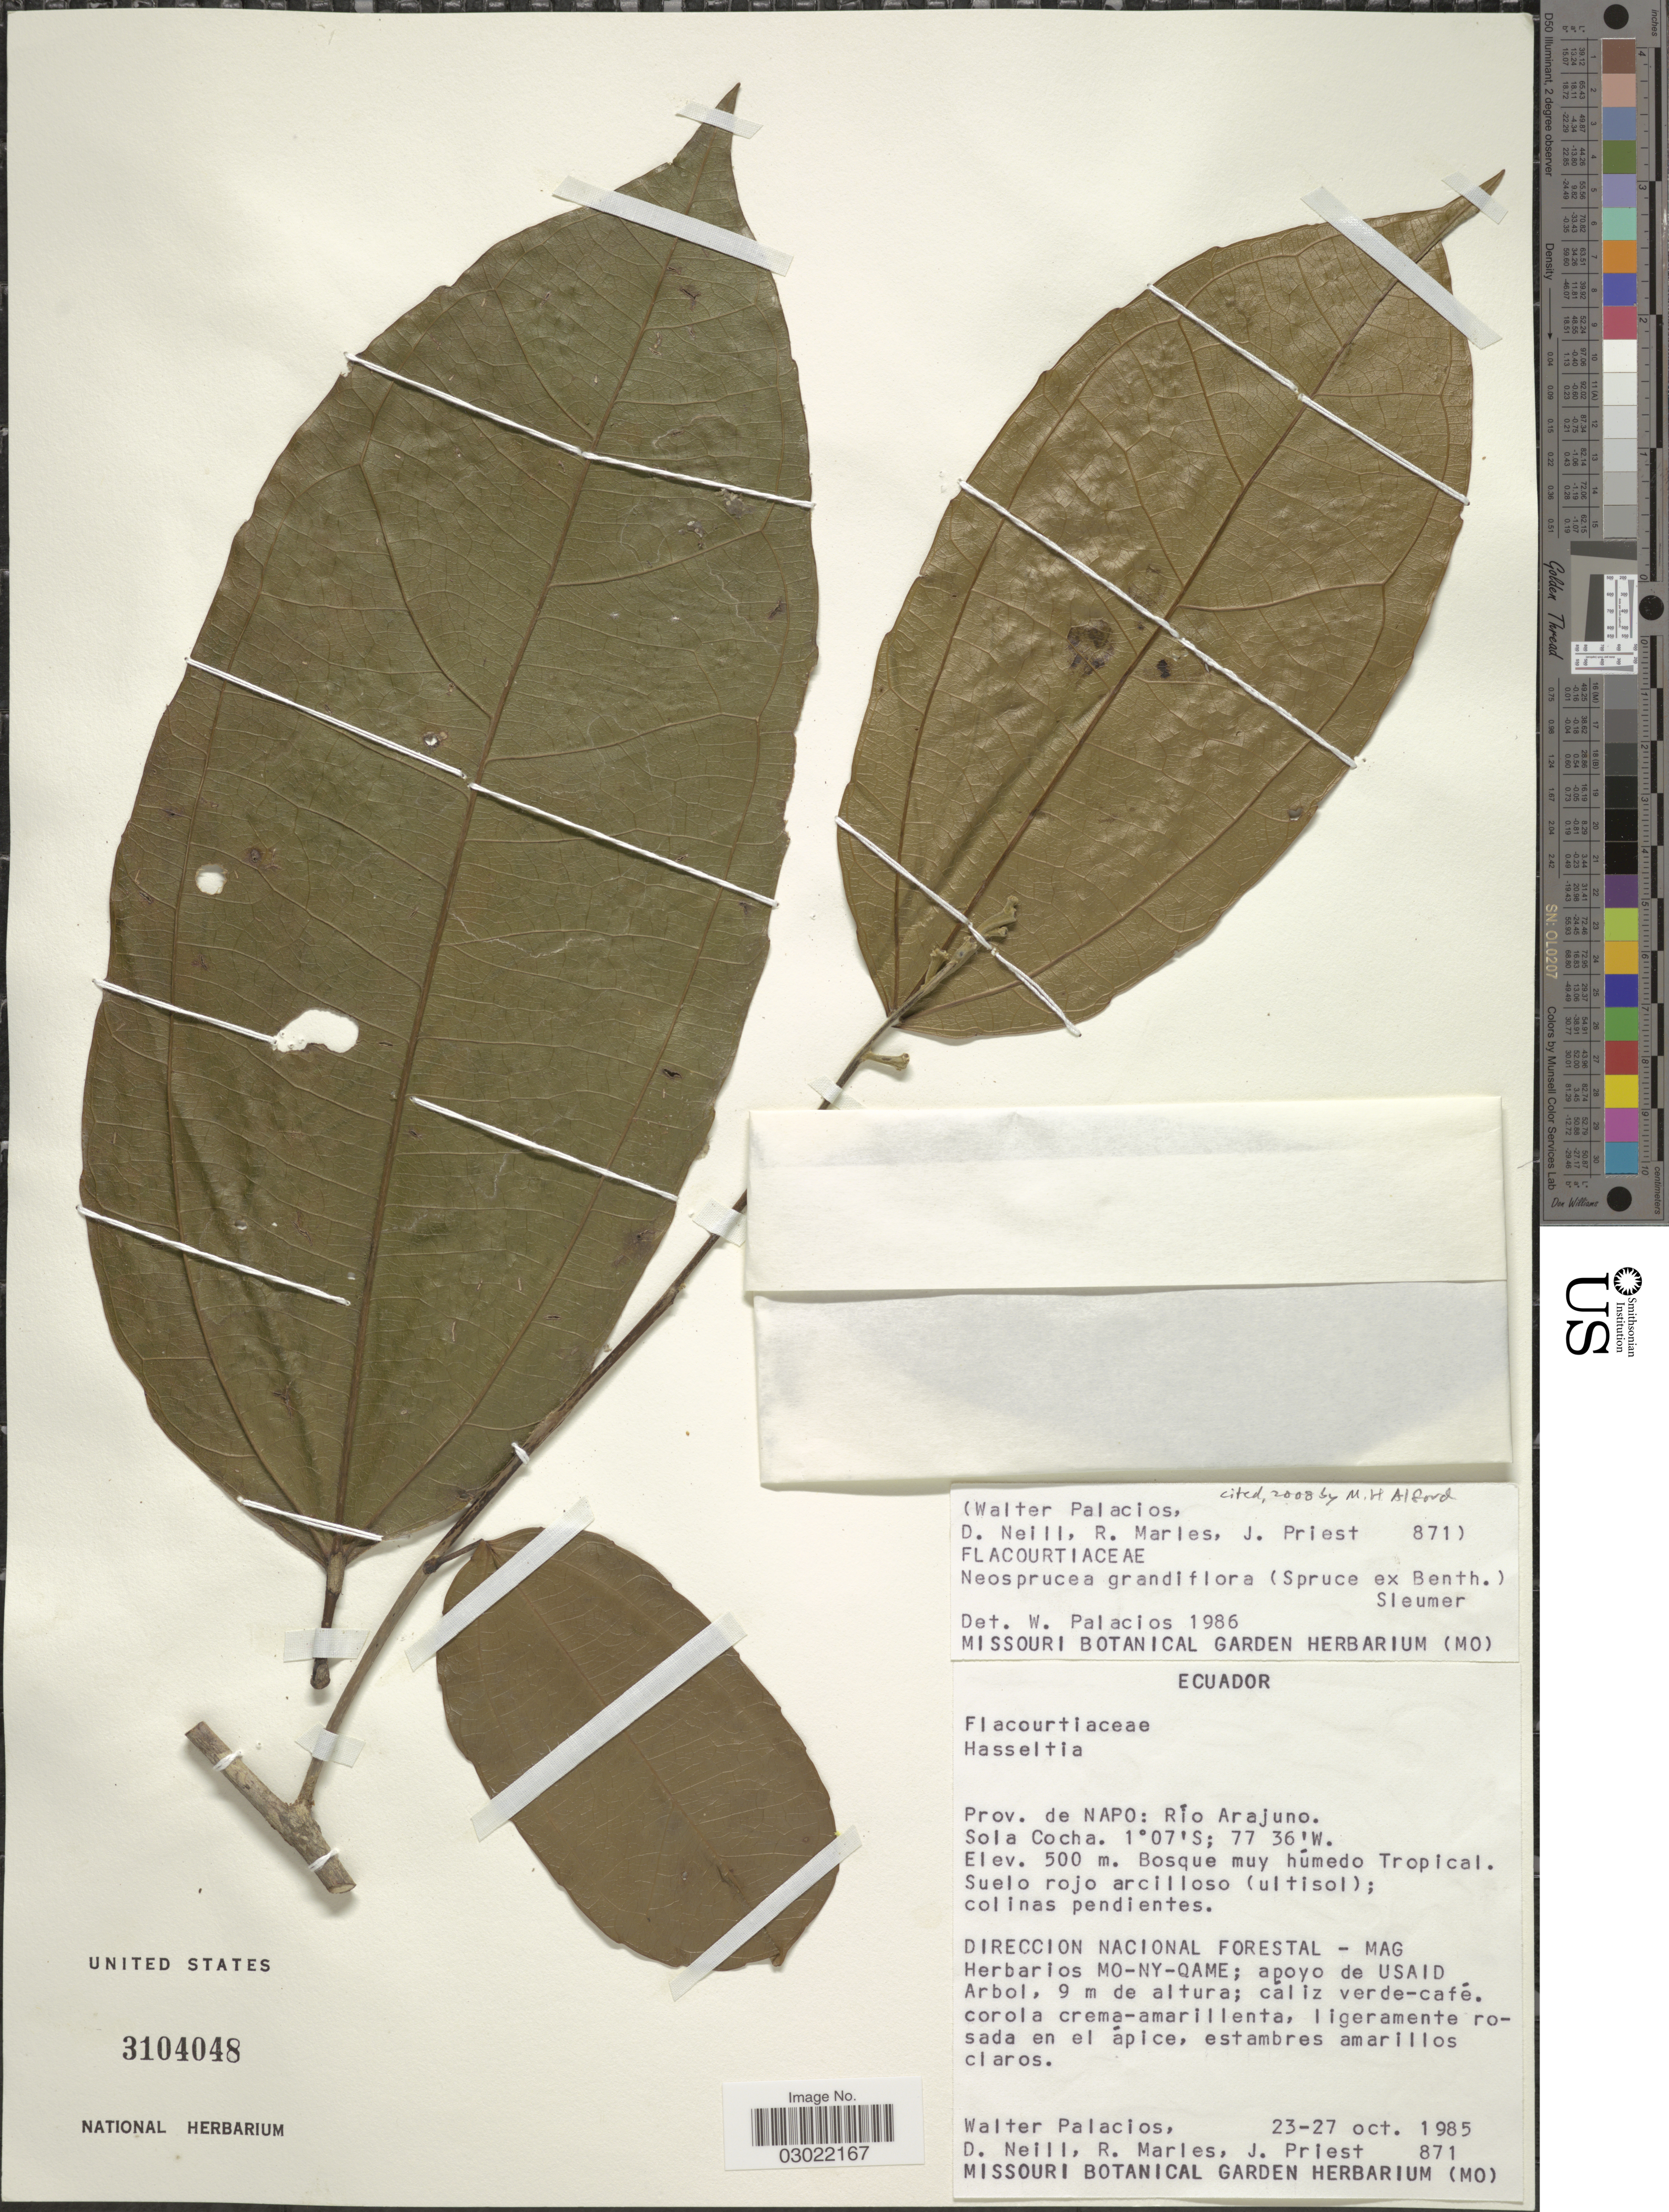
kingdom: Plantae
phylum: Tracheophyta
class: Magnoliopsida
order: Malpighiales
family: Salicaceae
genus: Neosprucea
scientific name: Neosprucea grandiflora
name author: (Spruce ex Benth.) Sleumer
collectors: W. Palacios, D. Neill, R. Marles & J. Priest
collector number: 871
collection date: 1985-10-23/1985-10-27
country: Ecuador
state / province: Napo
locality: Río Arajuno. Sola Cocha.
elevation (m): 500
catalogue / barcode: US 3104048